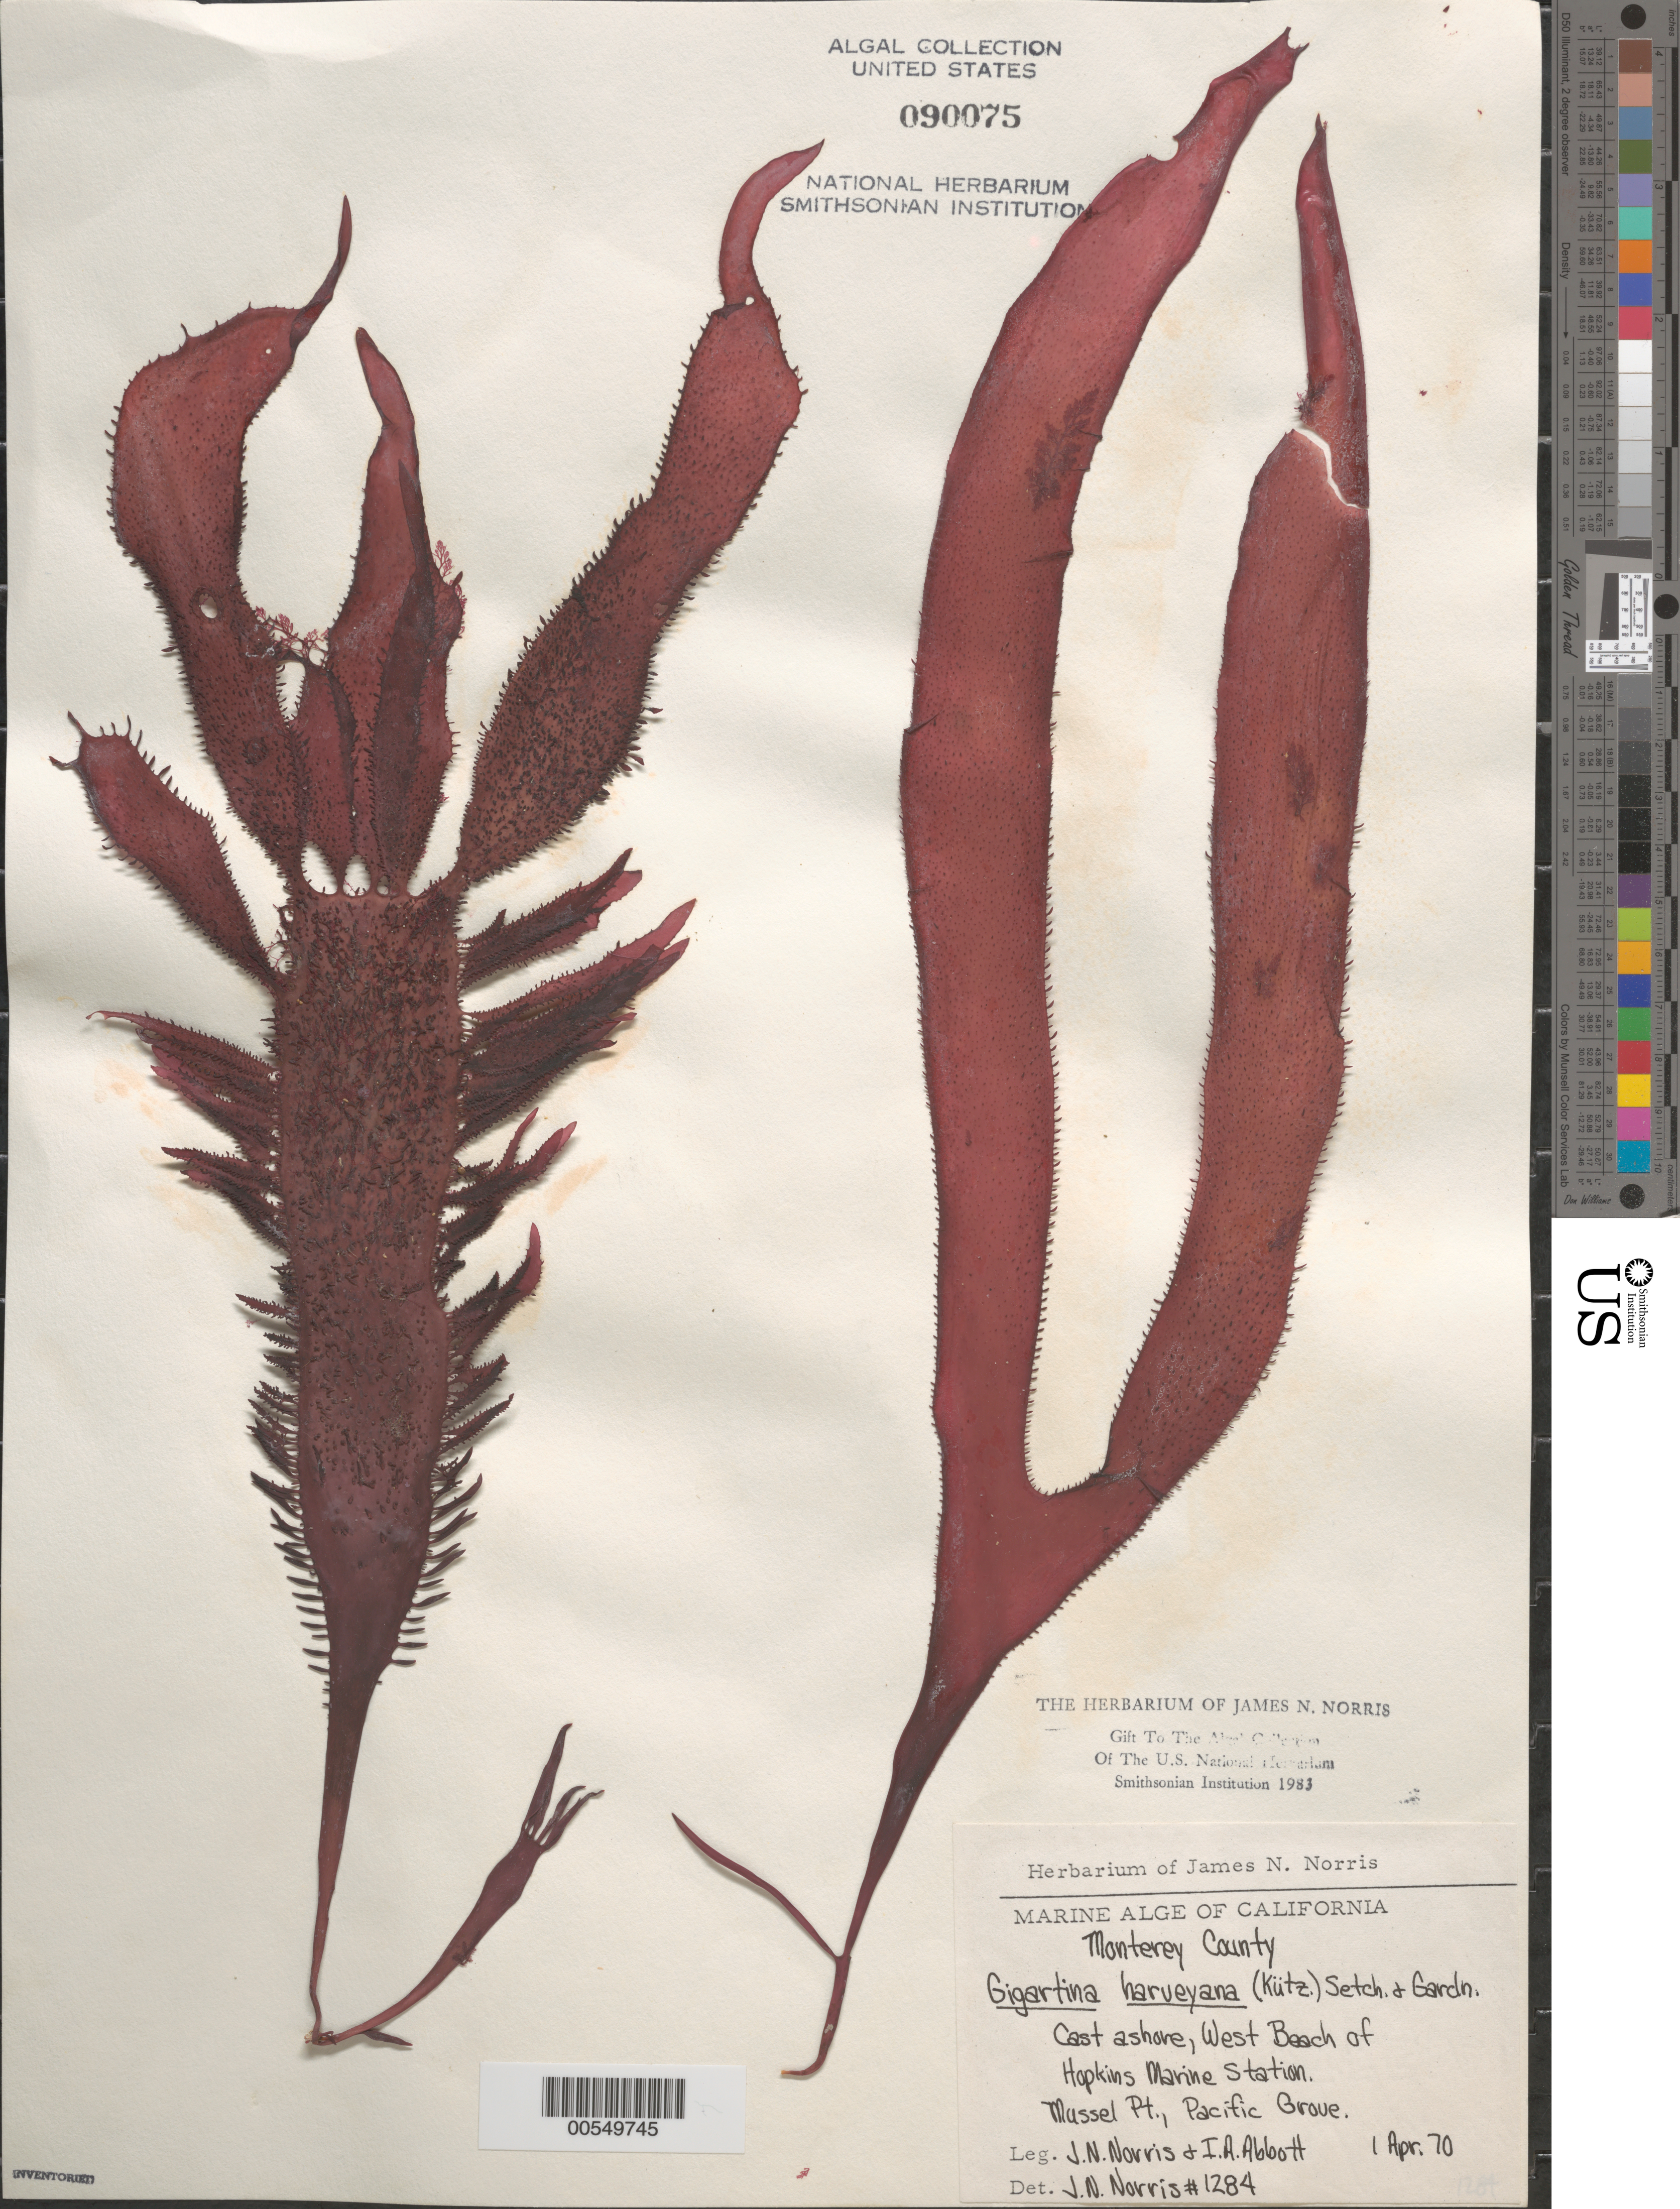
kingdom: Plantae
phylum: Rhodophyta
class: Florideophyceae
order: Gigartinales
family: Gigartinaceae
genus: Chondracanthus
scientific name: Chondracanthus harveyanus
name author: (Kütz.) Guiry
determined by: Algae name updating Project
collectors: J. N. Norris & I. A. Abbott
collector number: JN-1284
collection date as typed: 01 Apr 1970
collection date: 1970-04-01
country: United States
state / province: California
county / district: Monterey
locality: West beach, Hopkins Marine Station, Mussel Point, Pacific Grove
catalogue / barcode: US 90075